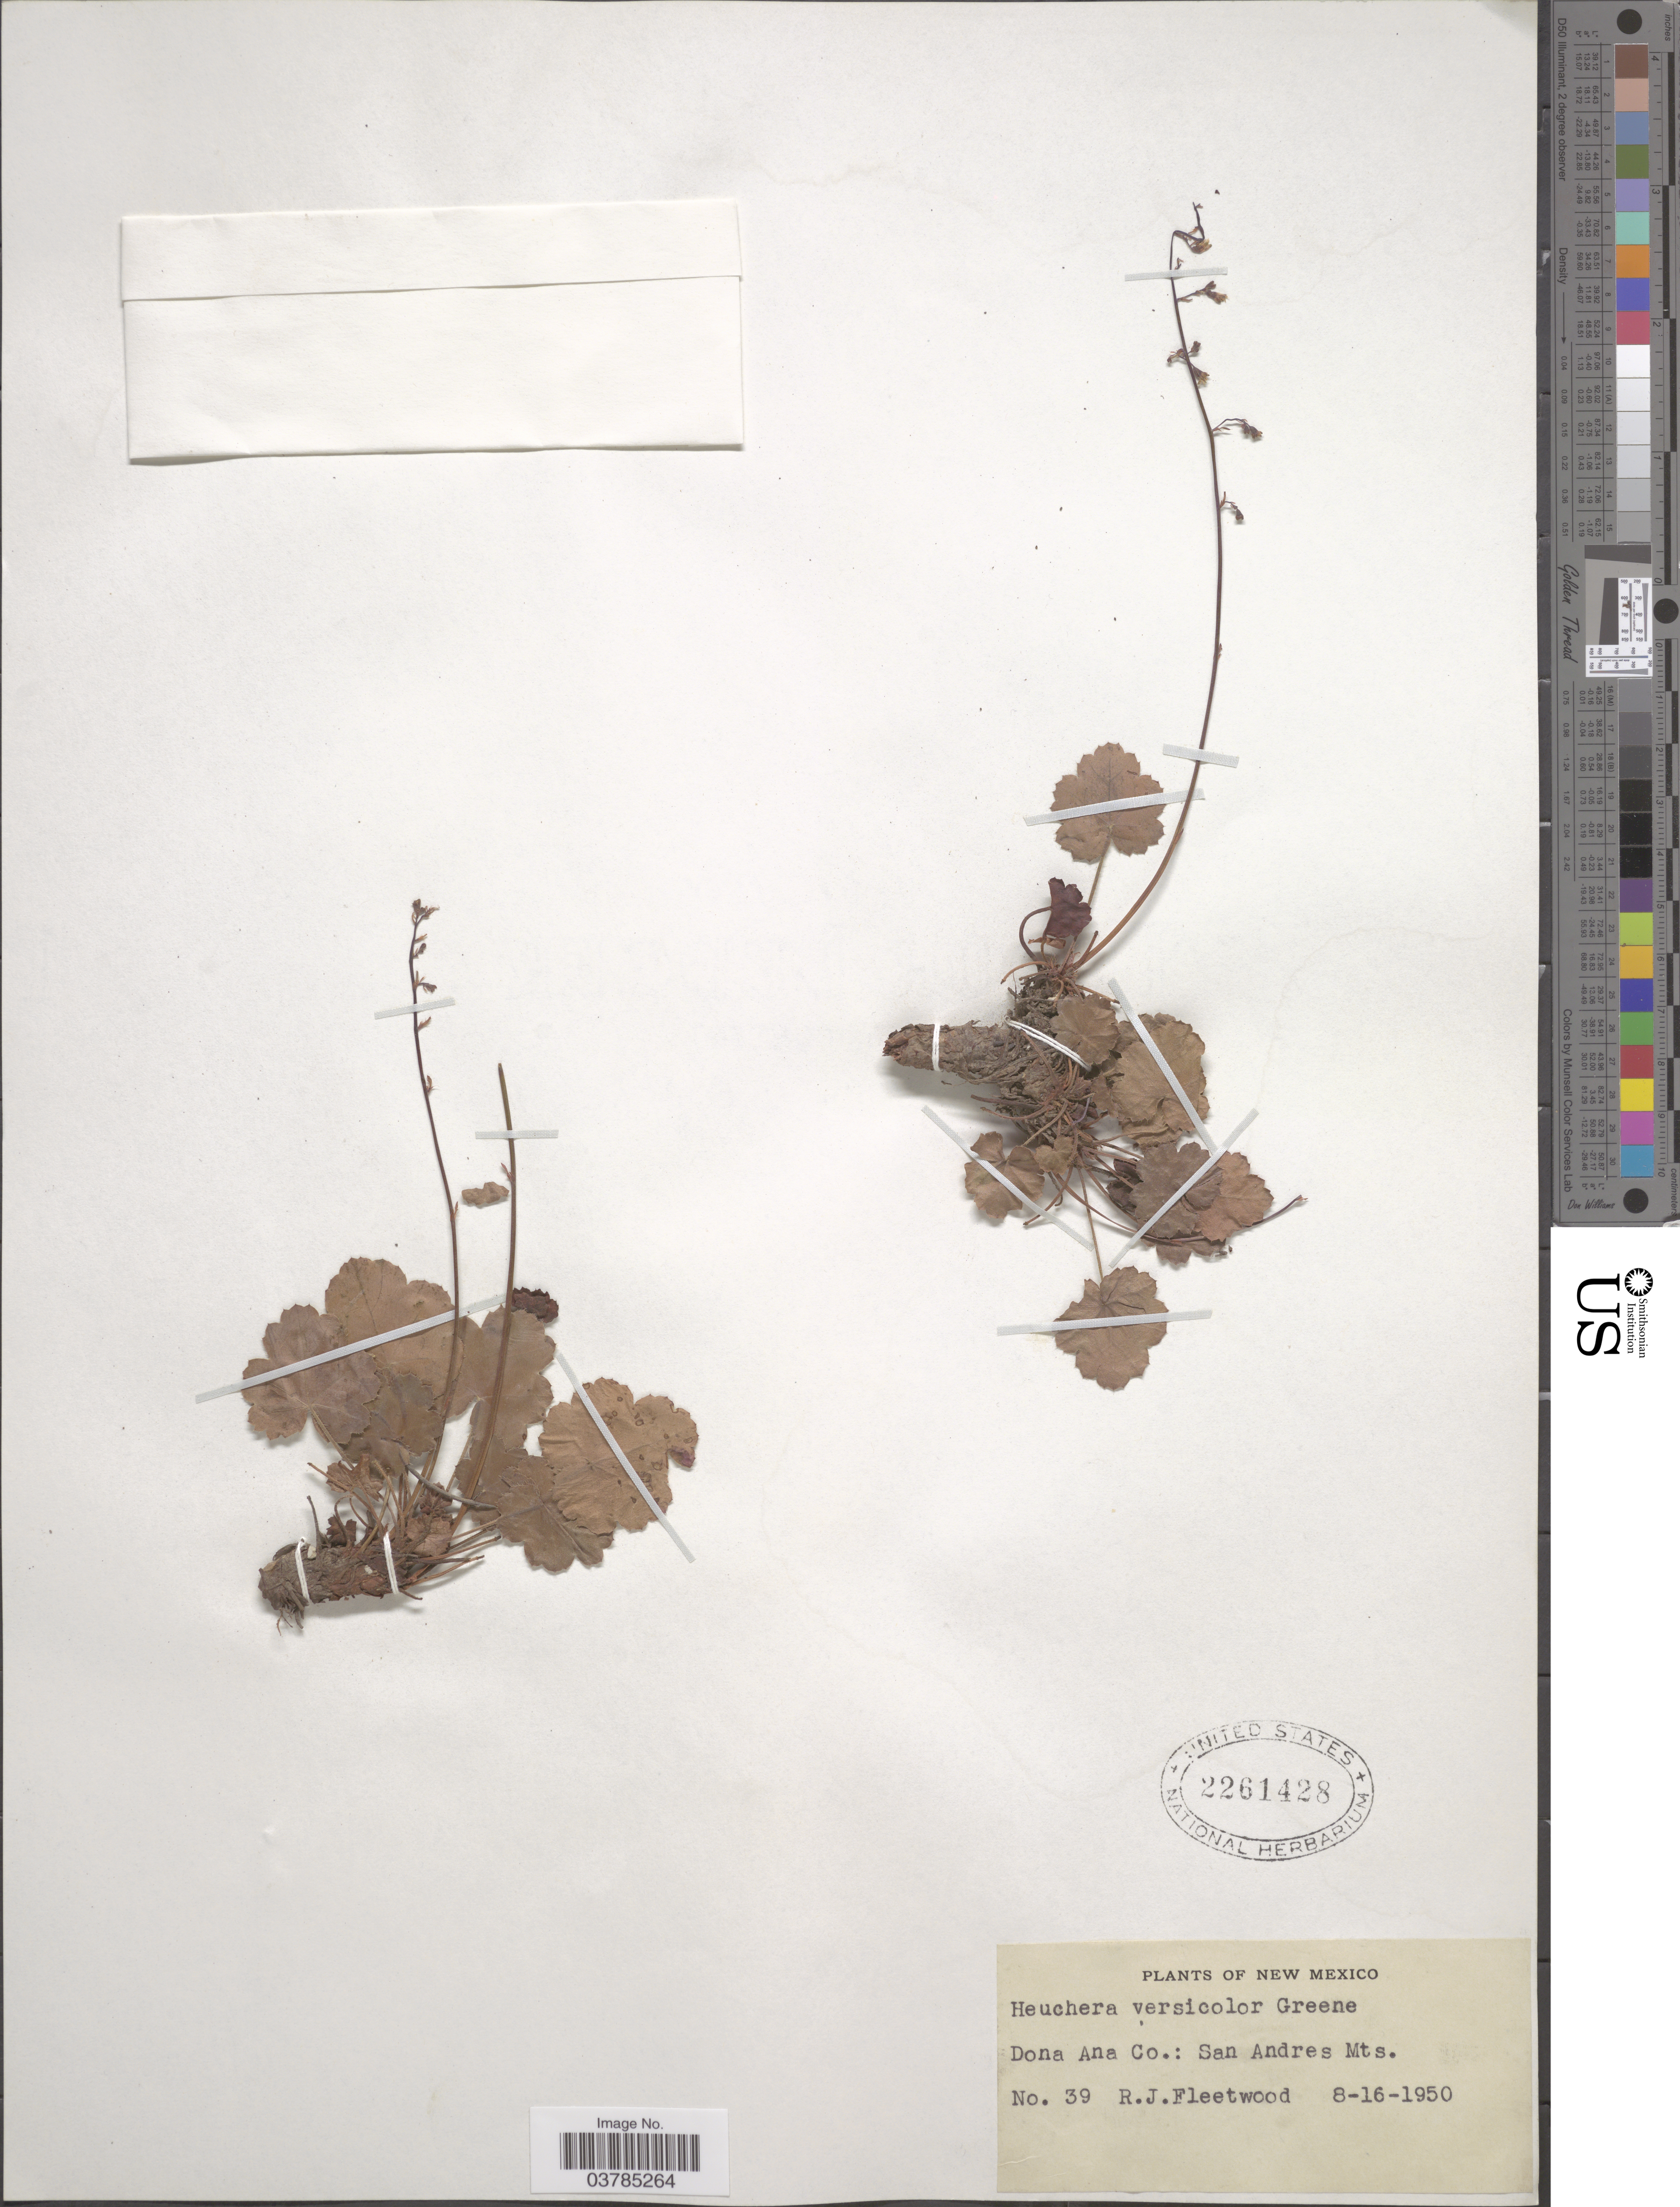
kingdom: Plantae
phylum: Tracheophyta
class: Magnoliopsida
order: Saxifragales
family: Saxifragaceae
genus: Heuchera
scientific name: Heuchera versicolor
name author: Greene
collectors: R. J. Fleetwood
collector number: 39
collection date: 1950-08-16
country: United States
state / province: New Mexico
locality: Dona Ana Co.: San Andres Mts.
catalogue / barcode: US 2261428